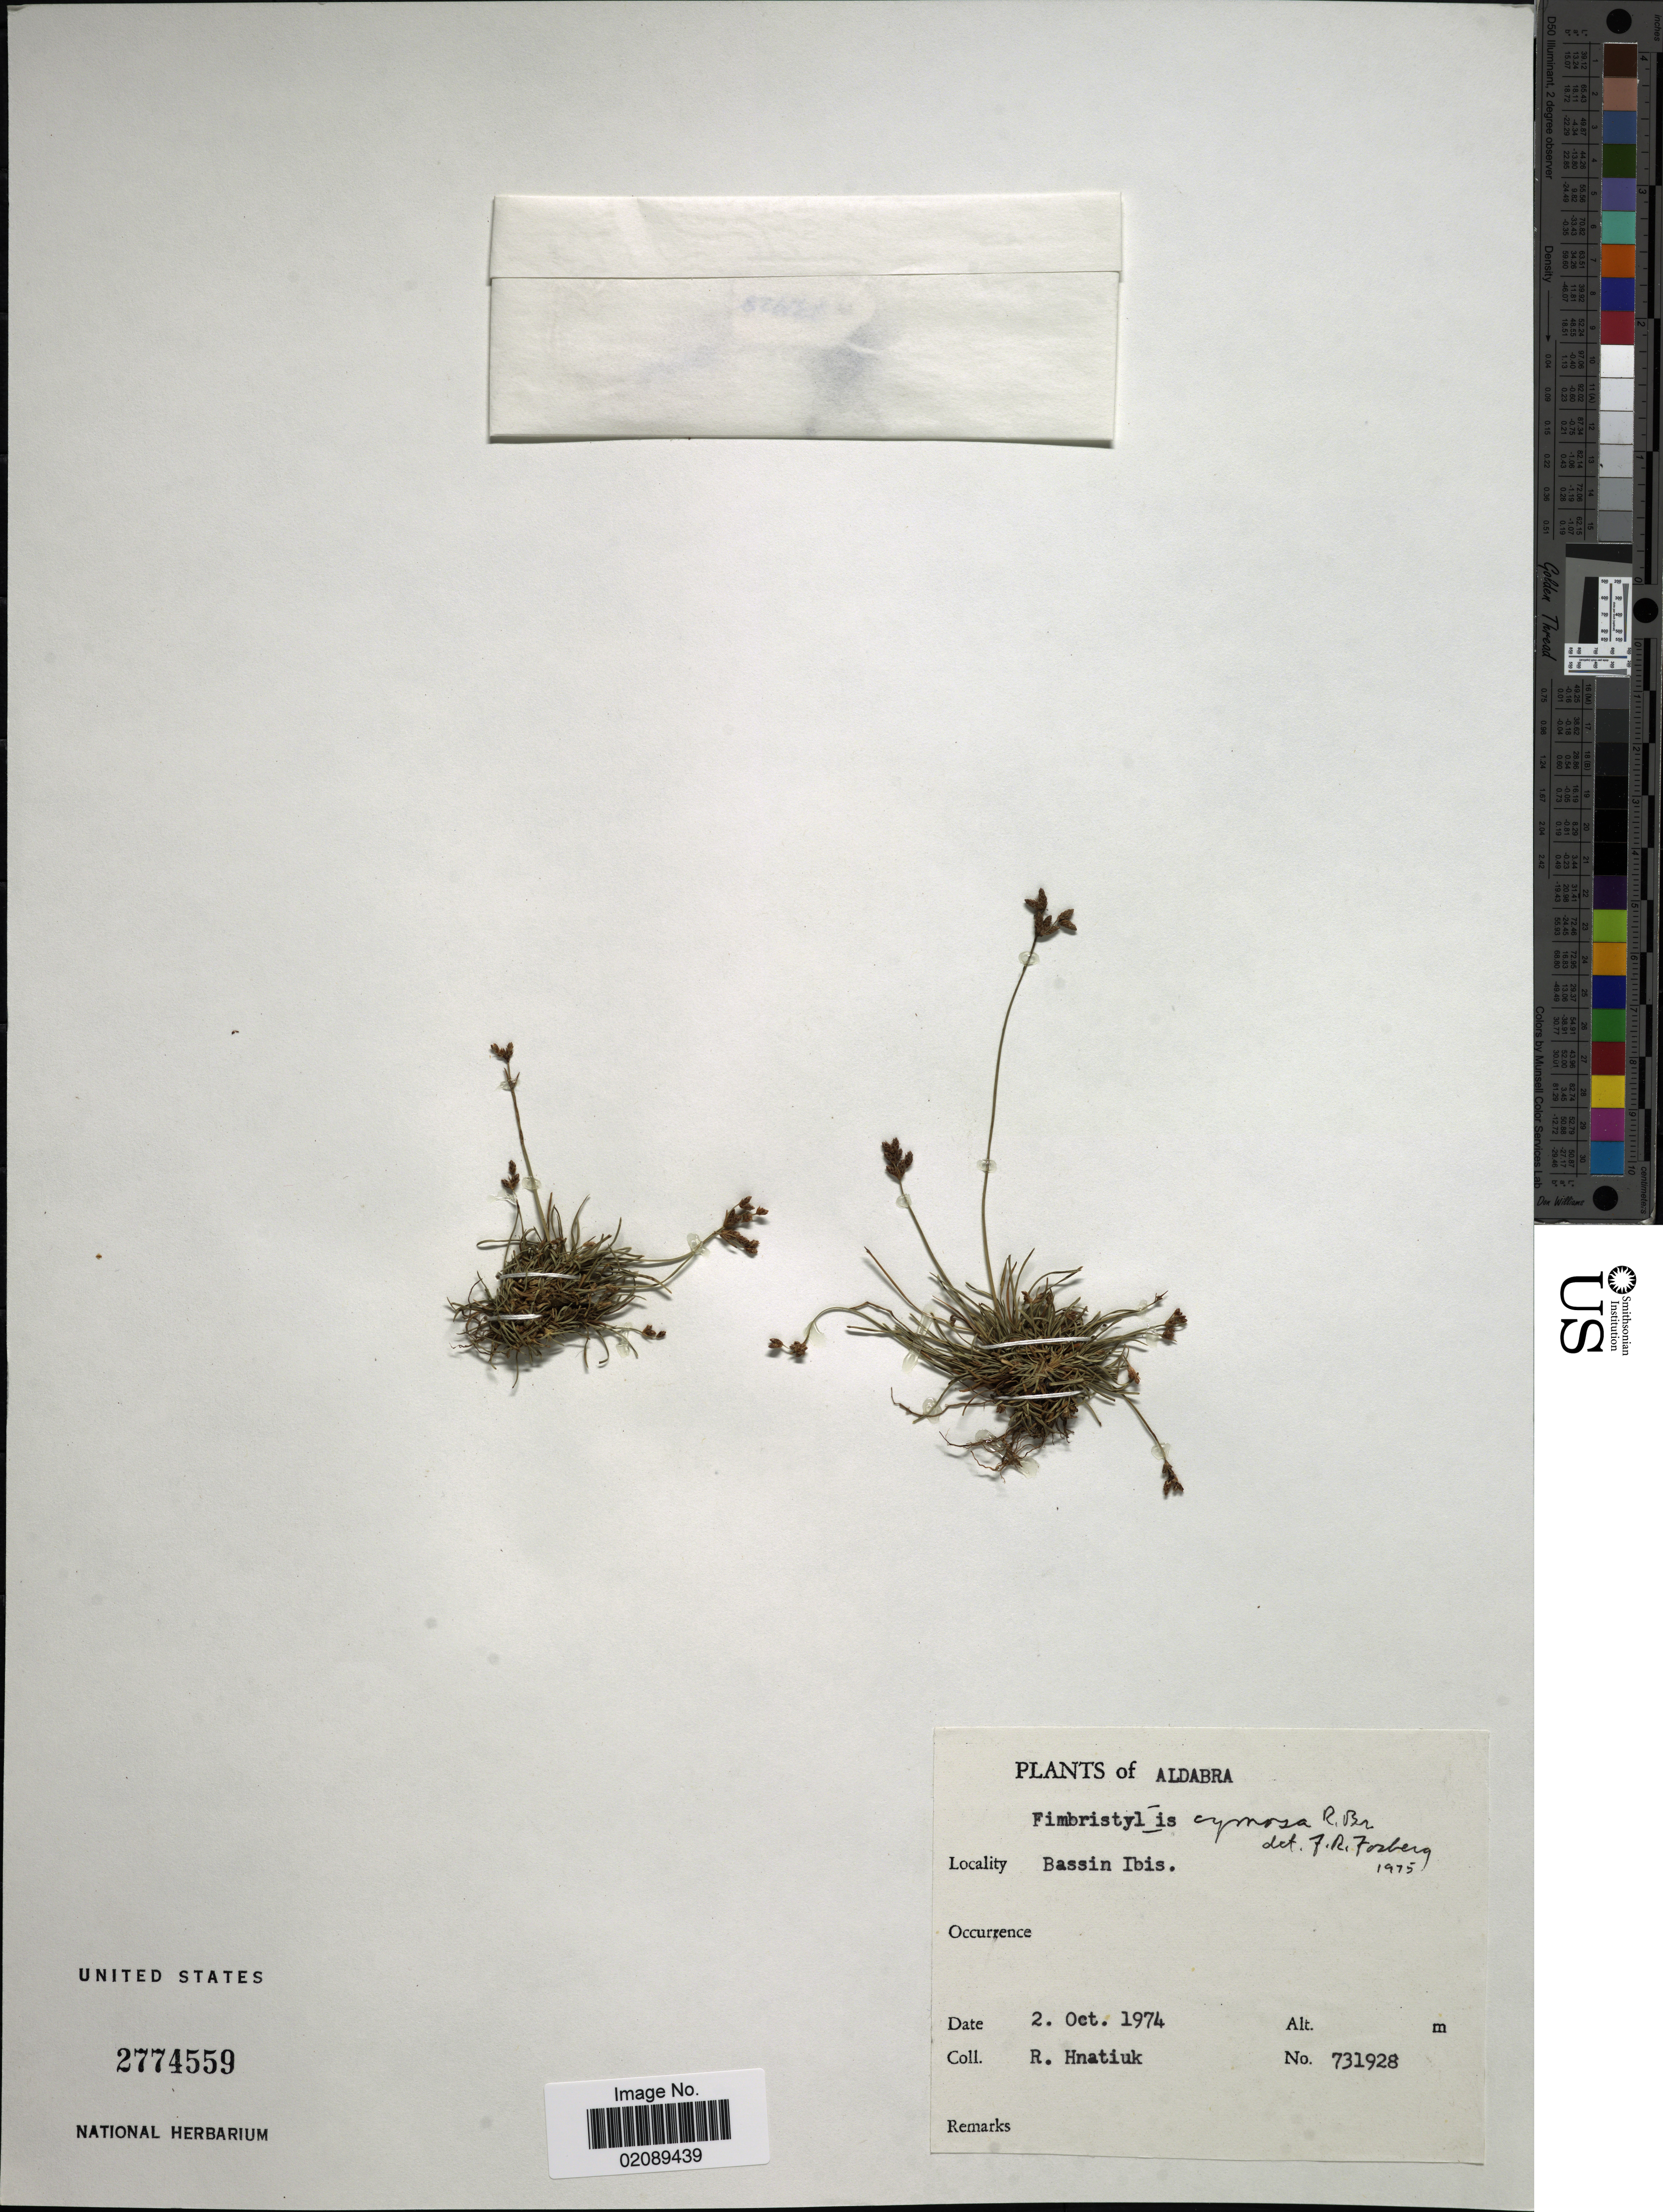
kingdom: Plantae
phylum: Tracheophyta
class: Liliopsida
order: Poales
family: Cyperaceae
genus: Fimbristylis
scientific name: Fimbristylis cymosa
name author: R. Br.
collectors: R. Hnatiuk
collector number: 731928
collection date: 1974-10-02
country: Seychelles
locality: Aldabra, Bassin Ibis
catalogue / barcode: US 2774559